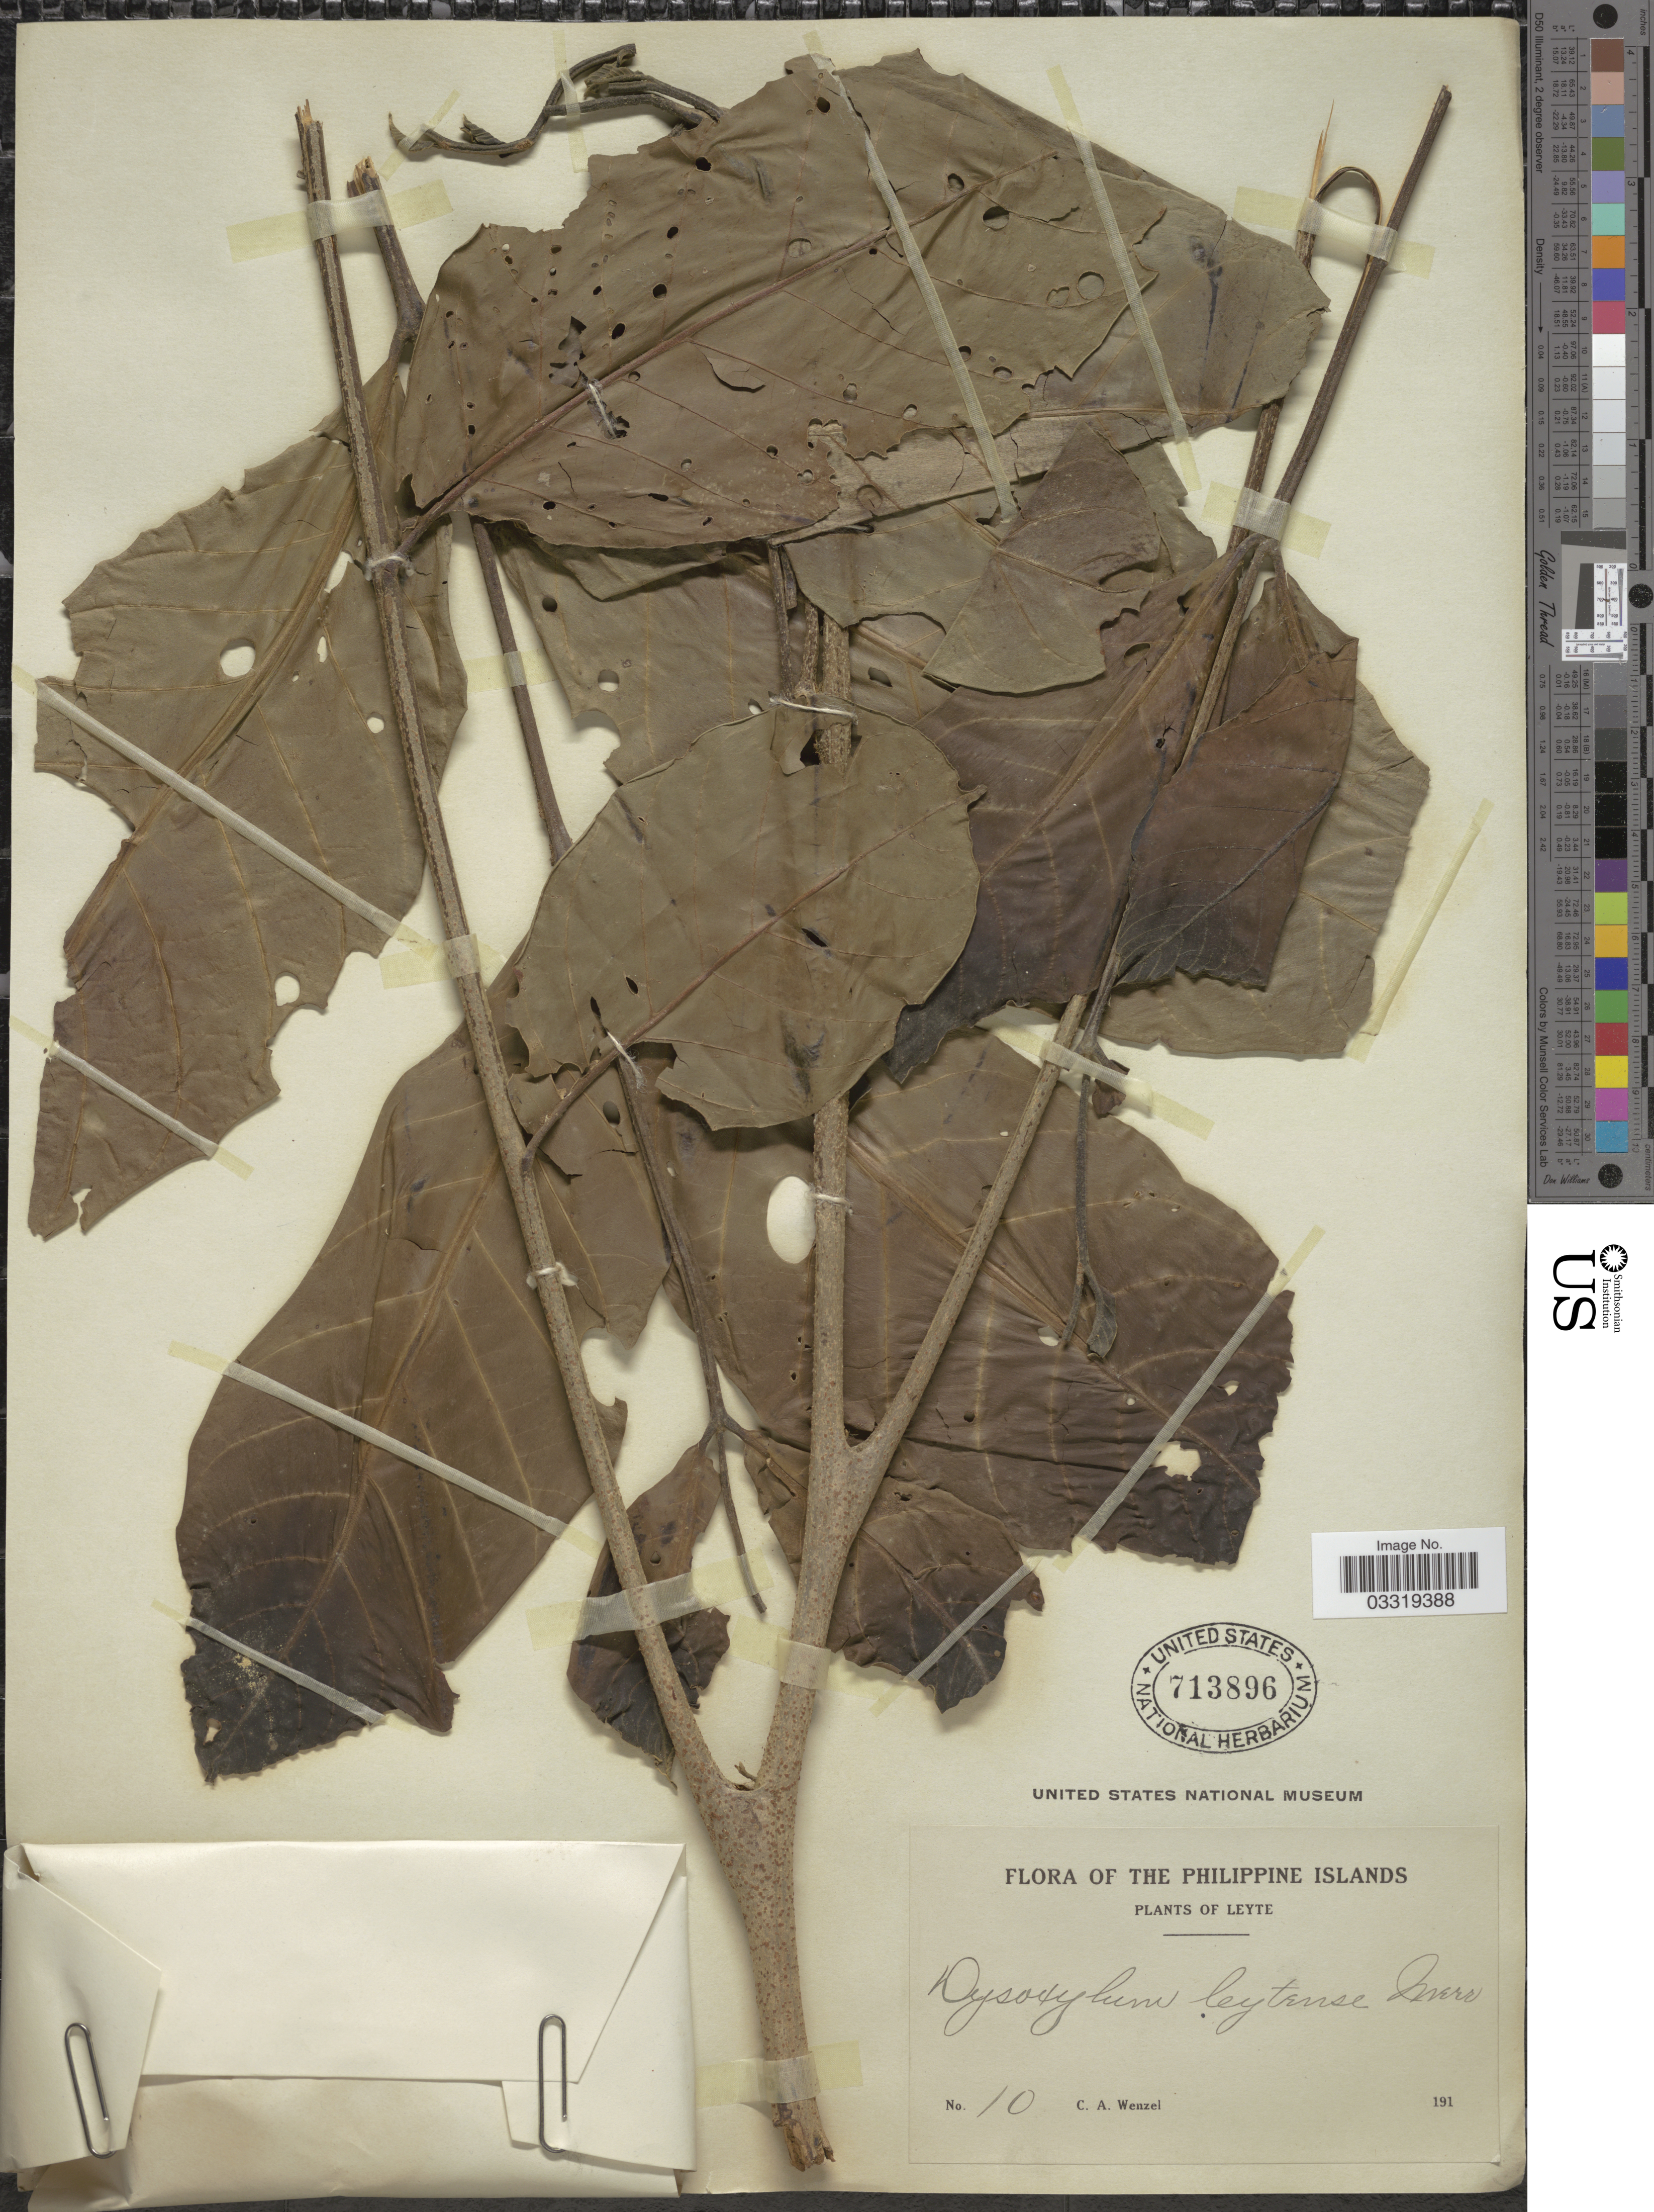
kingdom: Plantae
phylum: Tracheophyta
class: Magnoliopsida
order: Sapindales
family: Meliaceae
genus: Epicharis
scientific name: Epicharis parasitica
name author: (Osbeck) Mabb.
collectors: C. Wenzel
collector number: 10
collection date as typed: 191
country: Philippines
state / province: Eastern Visayas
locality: Leyte.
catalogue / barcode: US 713896